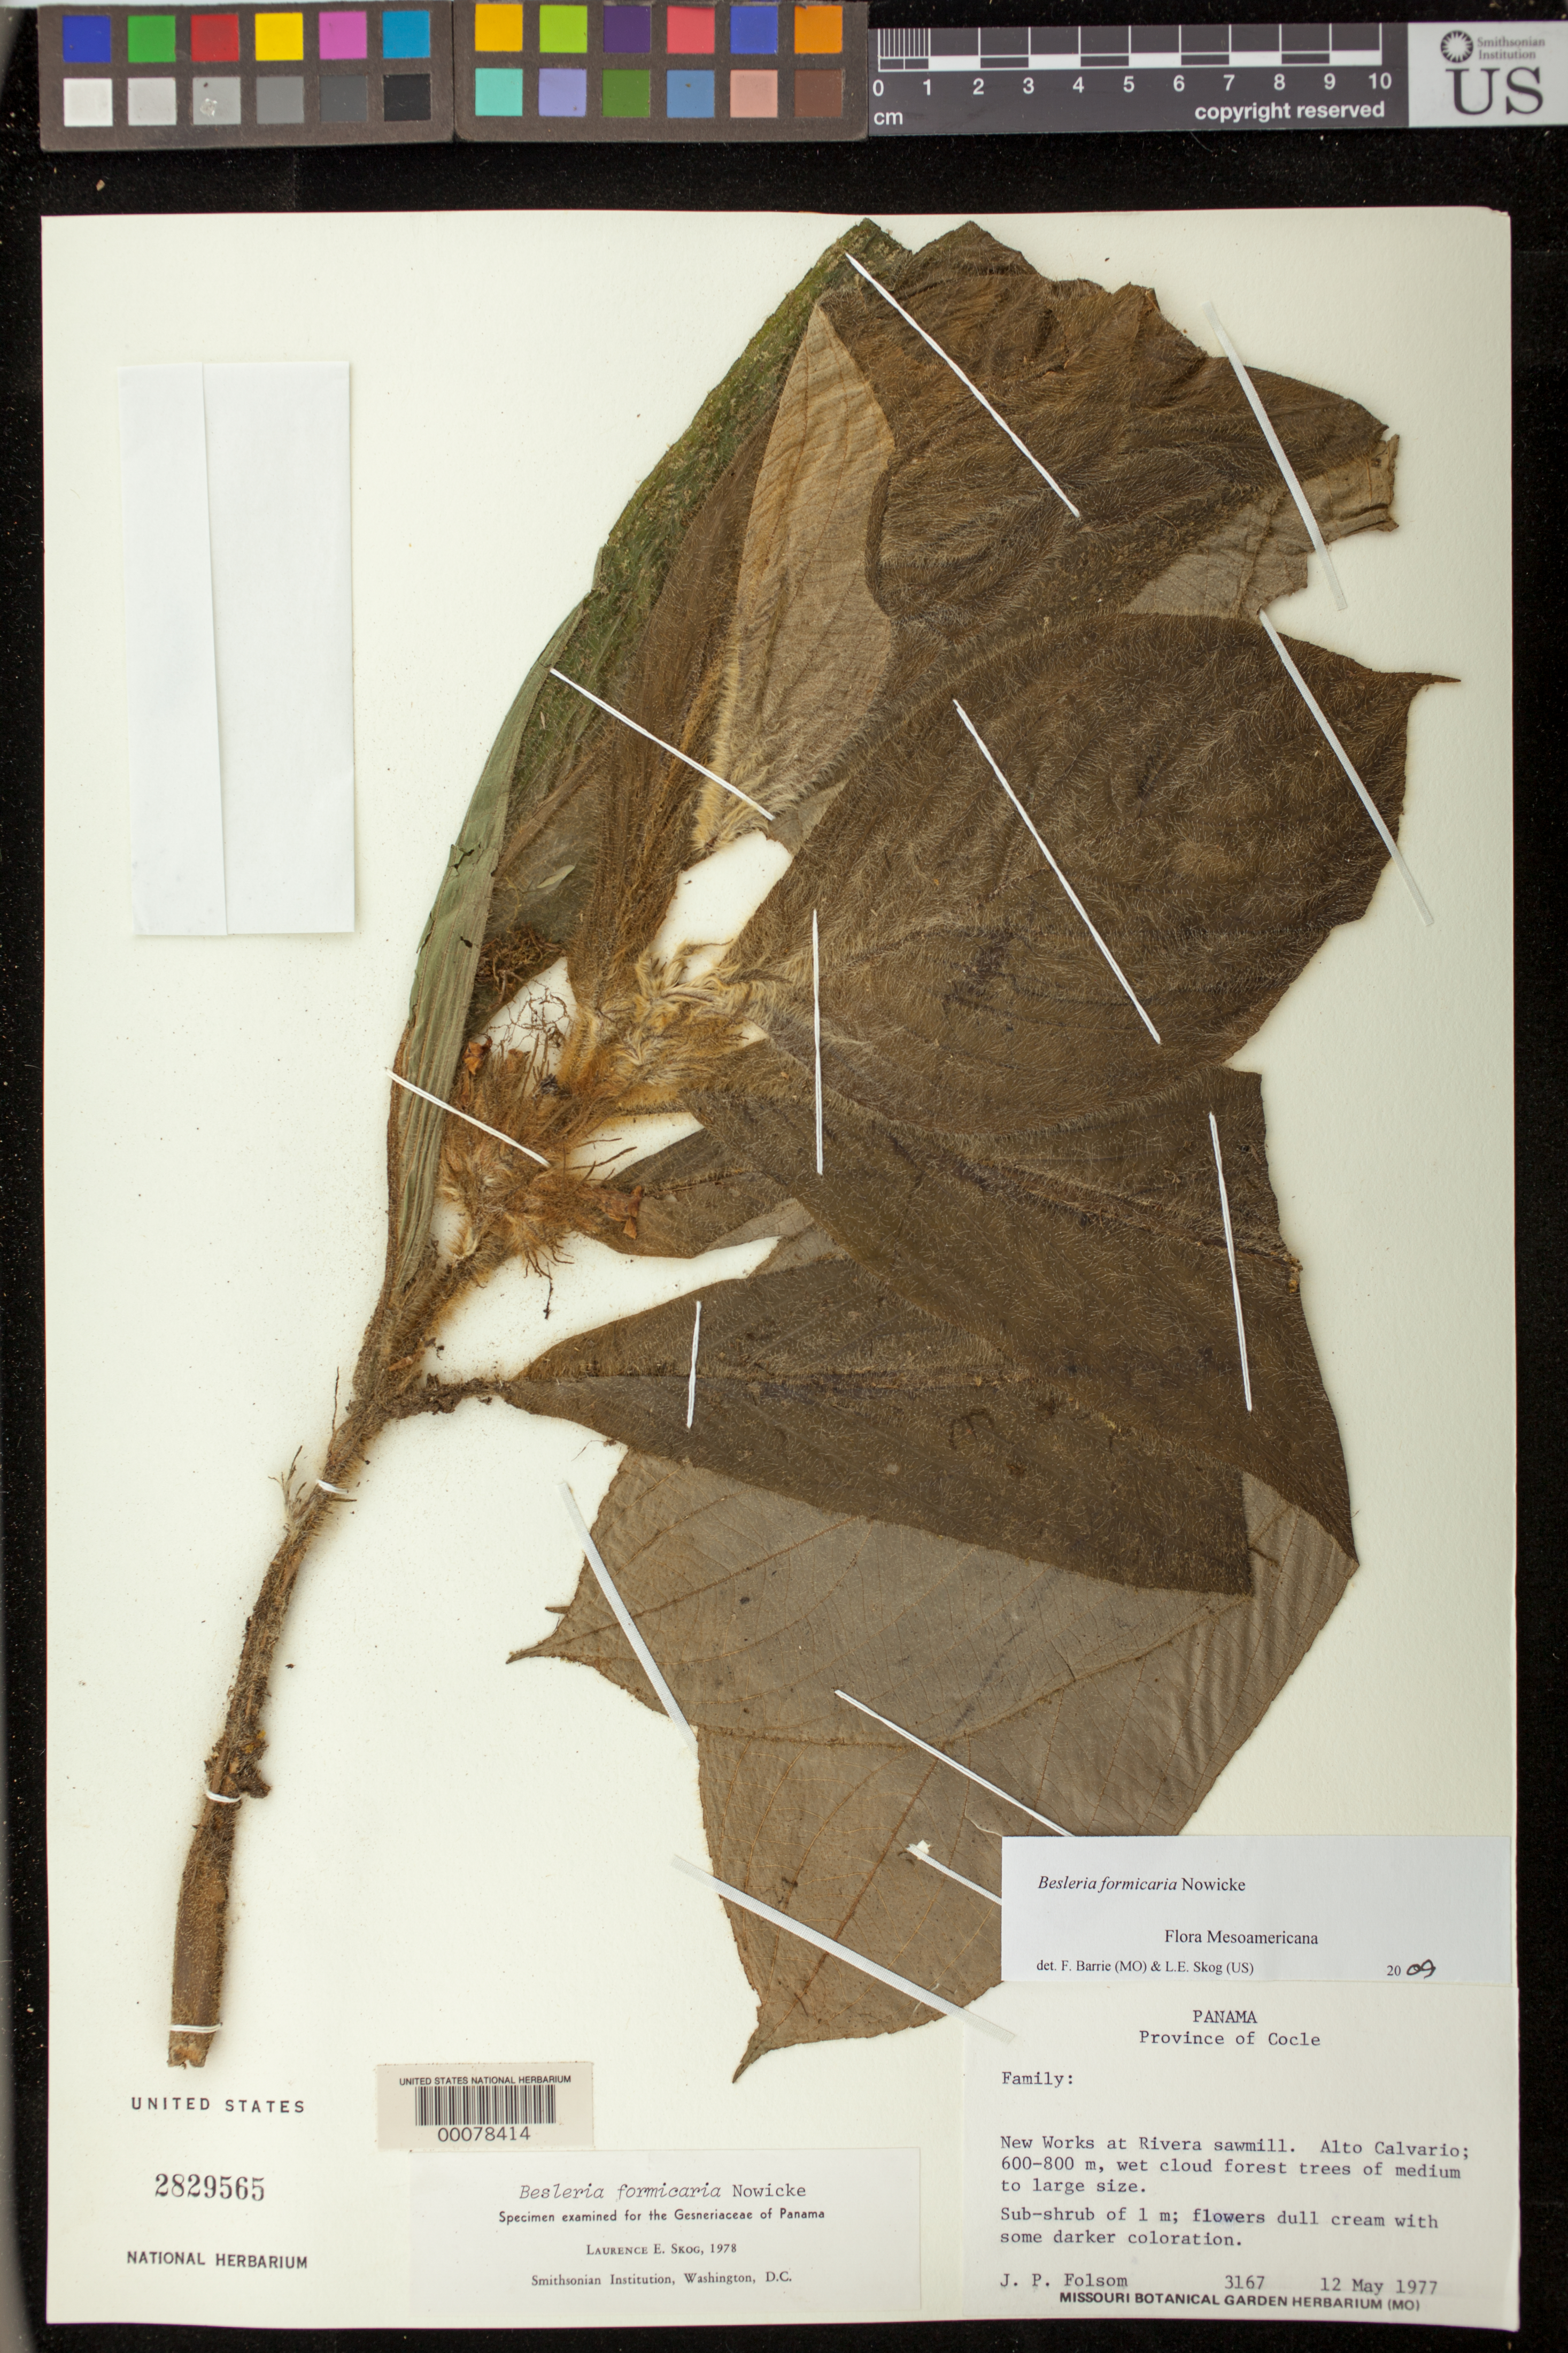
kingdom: Plantae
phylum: Tracheophyta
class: Magnoliopsida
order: Lamiales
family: Gesneriaceae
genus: Besleria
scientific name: Besleria formicaria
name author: Nowicke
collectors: J. P. Folsom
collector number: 3167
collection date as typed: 12 May 1977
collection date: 1977-05-12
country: Panama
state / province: Coclé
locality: New Works at Rivera sawmill, Alto Calvario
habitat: Wet cloud forest trees of medium to large size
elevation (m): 600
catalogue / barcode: US 2829595